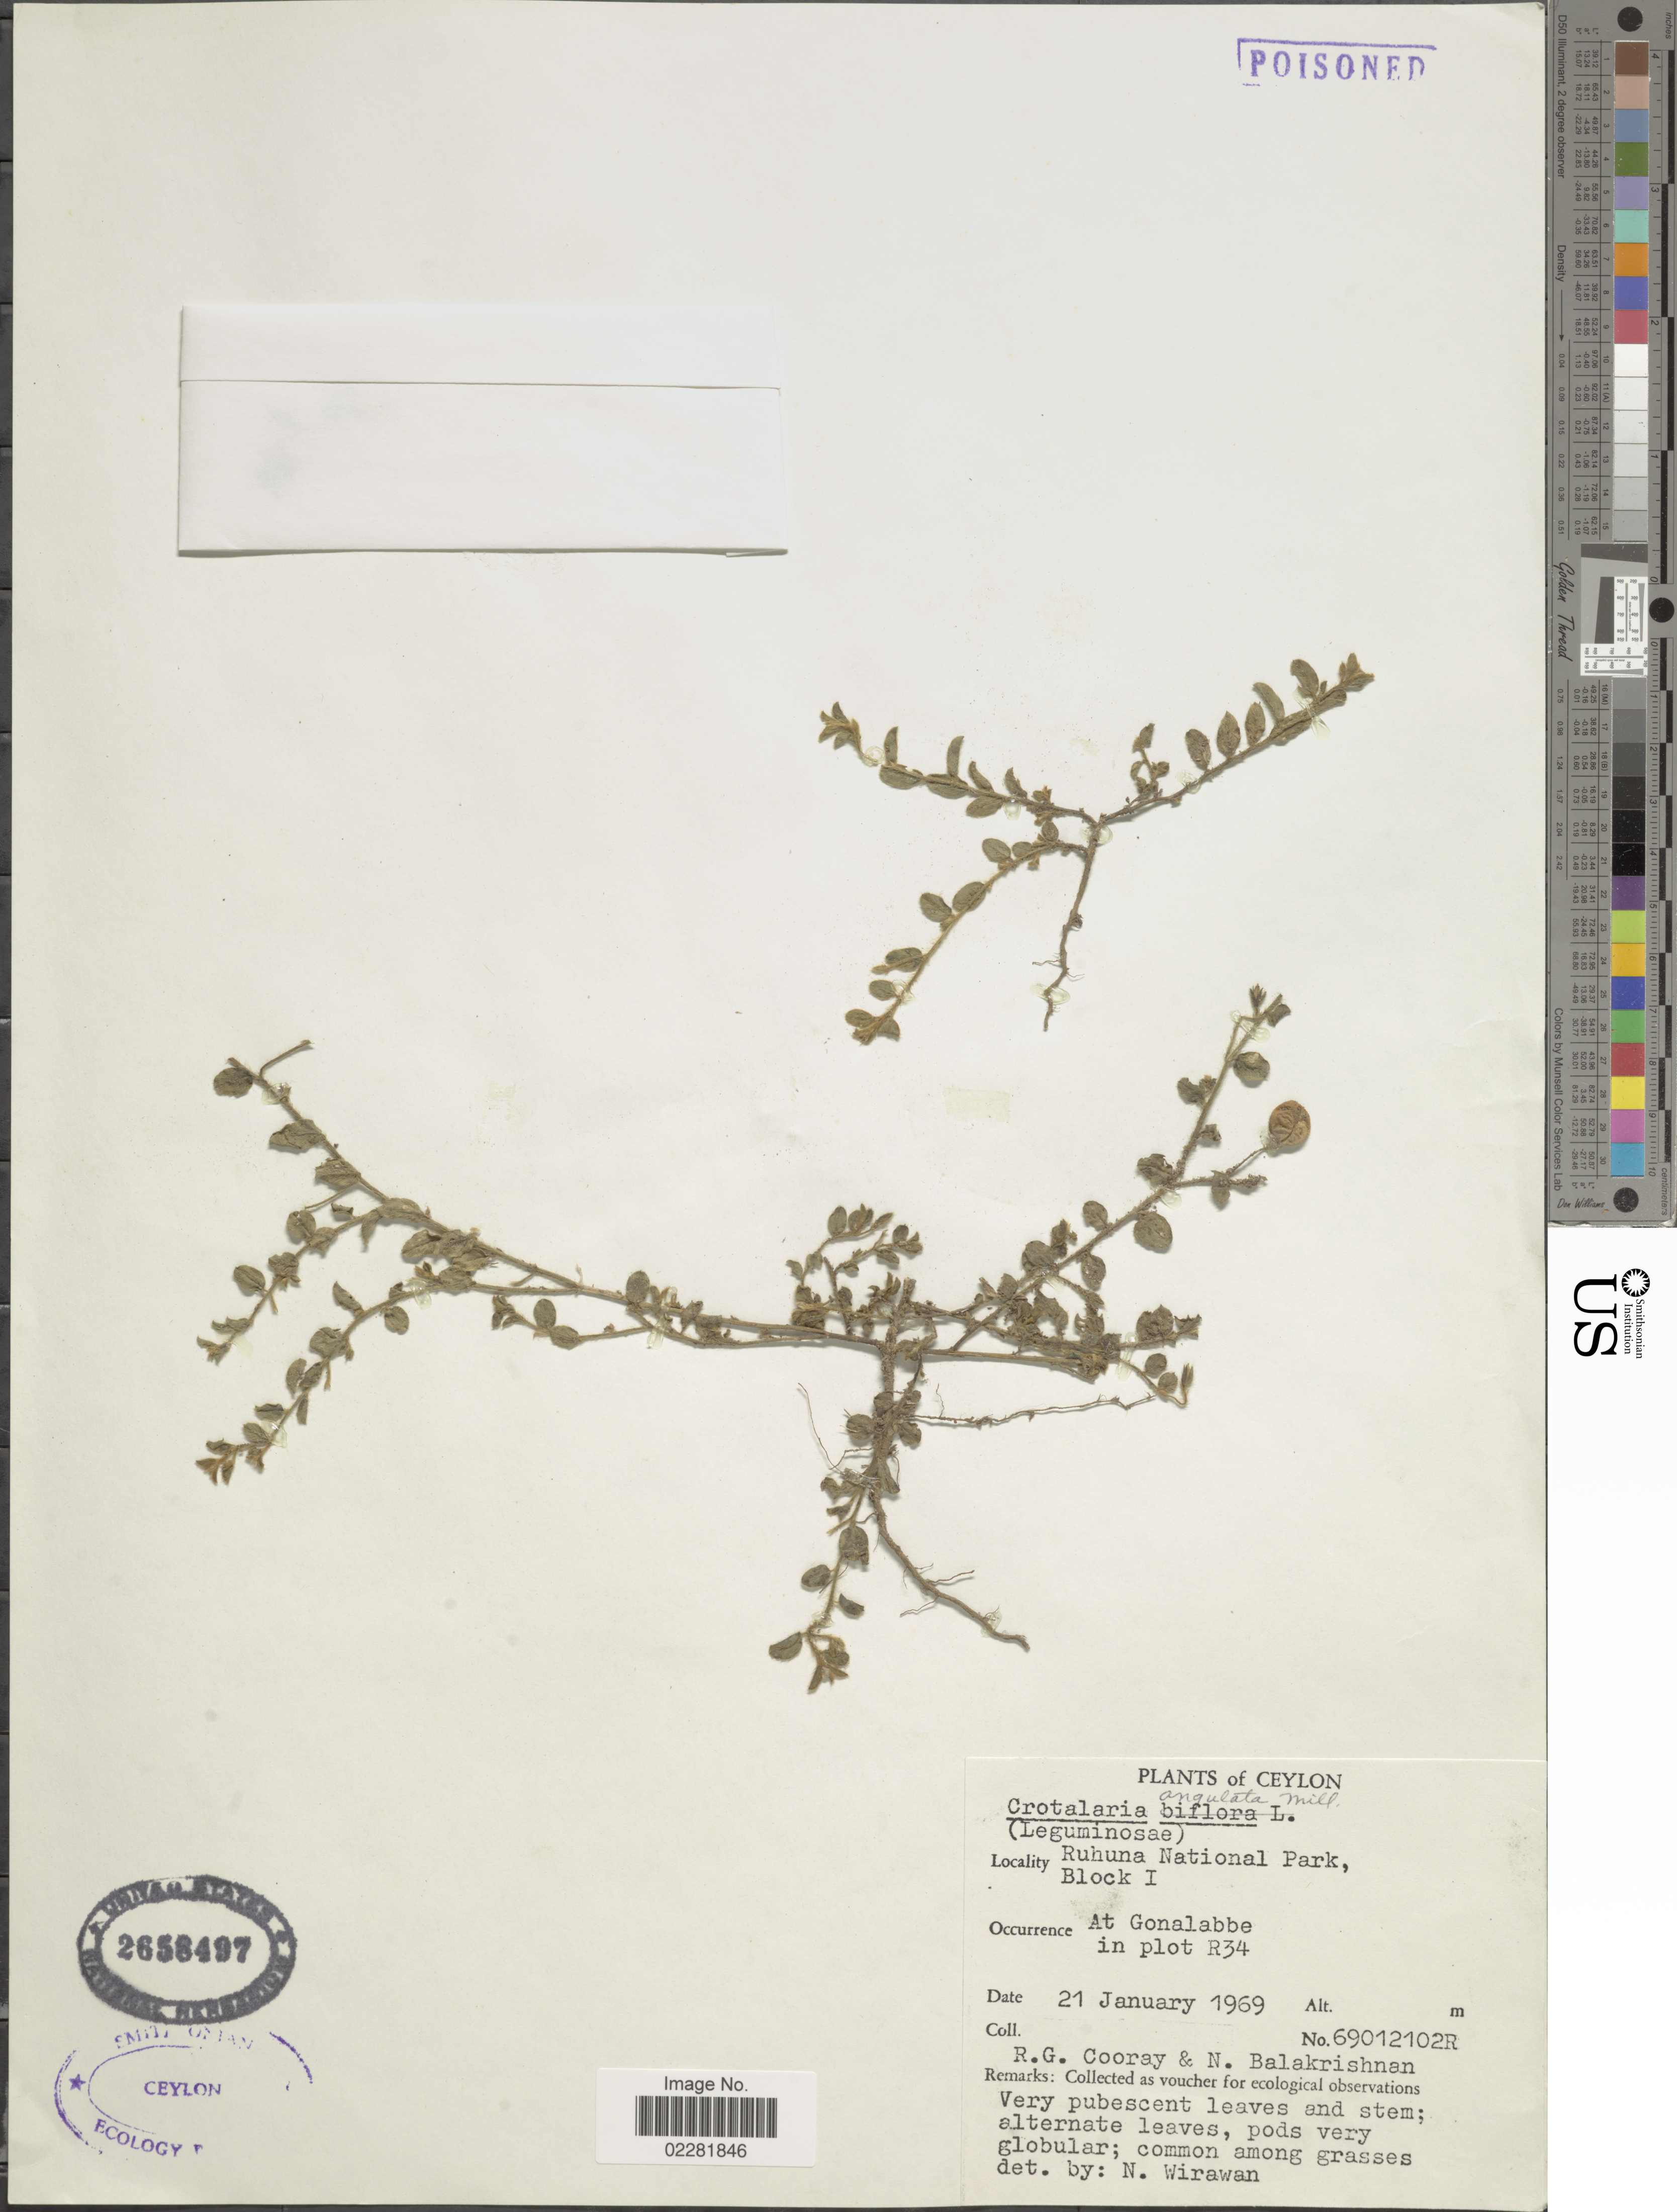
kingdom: Plantae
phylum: Tracheophyta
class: Magnoliopsida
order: Fabales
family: Fabaceae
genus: Crotalaria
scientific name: Crotalaria angulata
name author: Mill.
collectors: R. Cooray & N. Balakrishnan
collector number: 69012102R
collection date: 1969-01-21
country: Sri Lanka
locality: Ceylon, Ruhuna National Park, Block 1, Gonalabbe in plot R34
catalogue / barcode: US 2658497